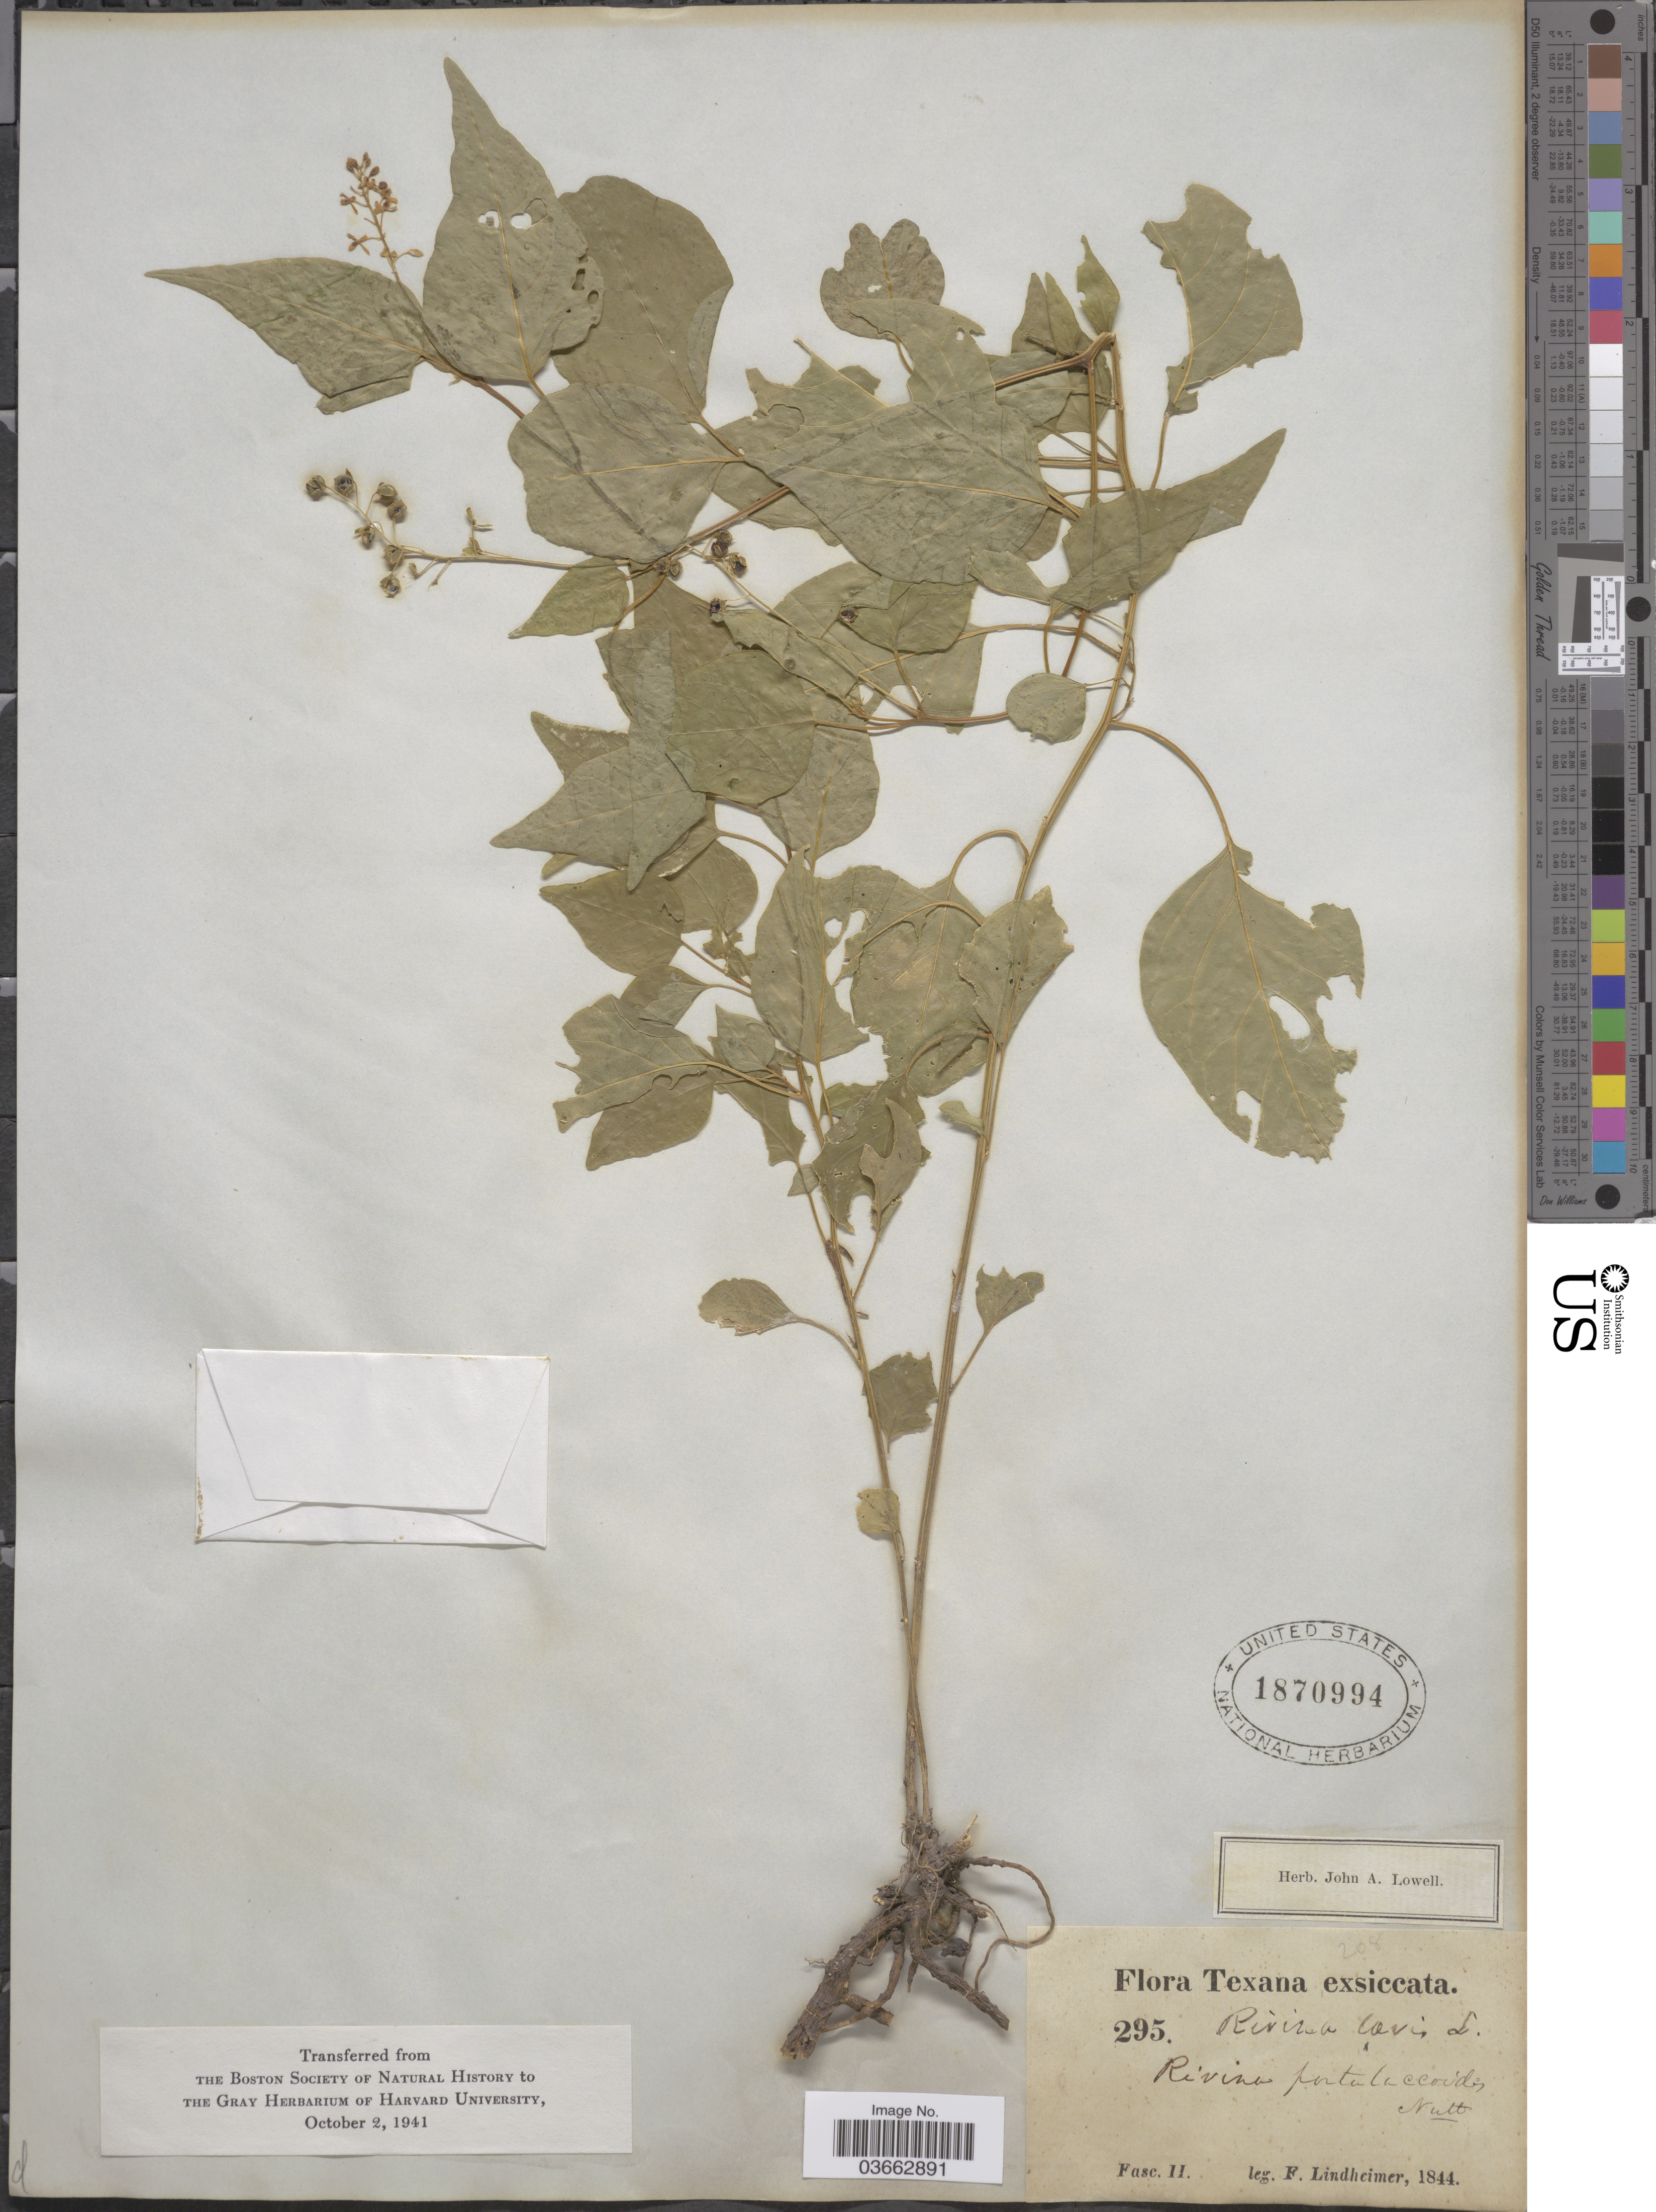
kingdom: Plantae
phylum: Tracheophyta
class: Magnoliopsida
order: Caryophyllales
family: Phytolaccaceae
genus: Rivina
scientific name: Rivina humilis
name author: L.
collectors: F. Lindheimer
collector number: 295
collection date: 1844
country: United States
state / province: Texas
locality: Fasc. II [unsure placement]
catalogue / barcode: US 1870994